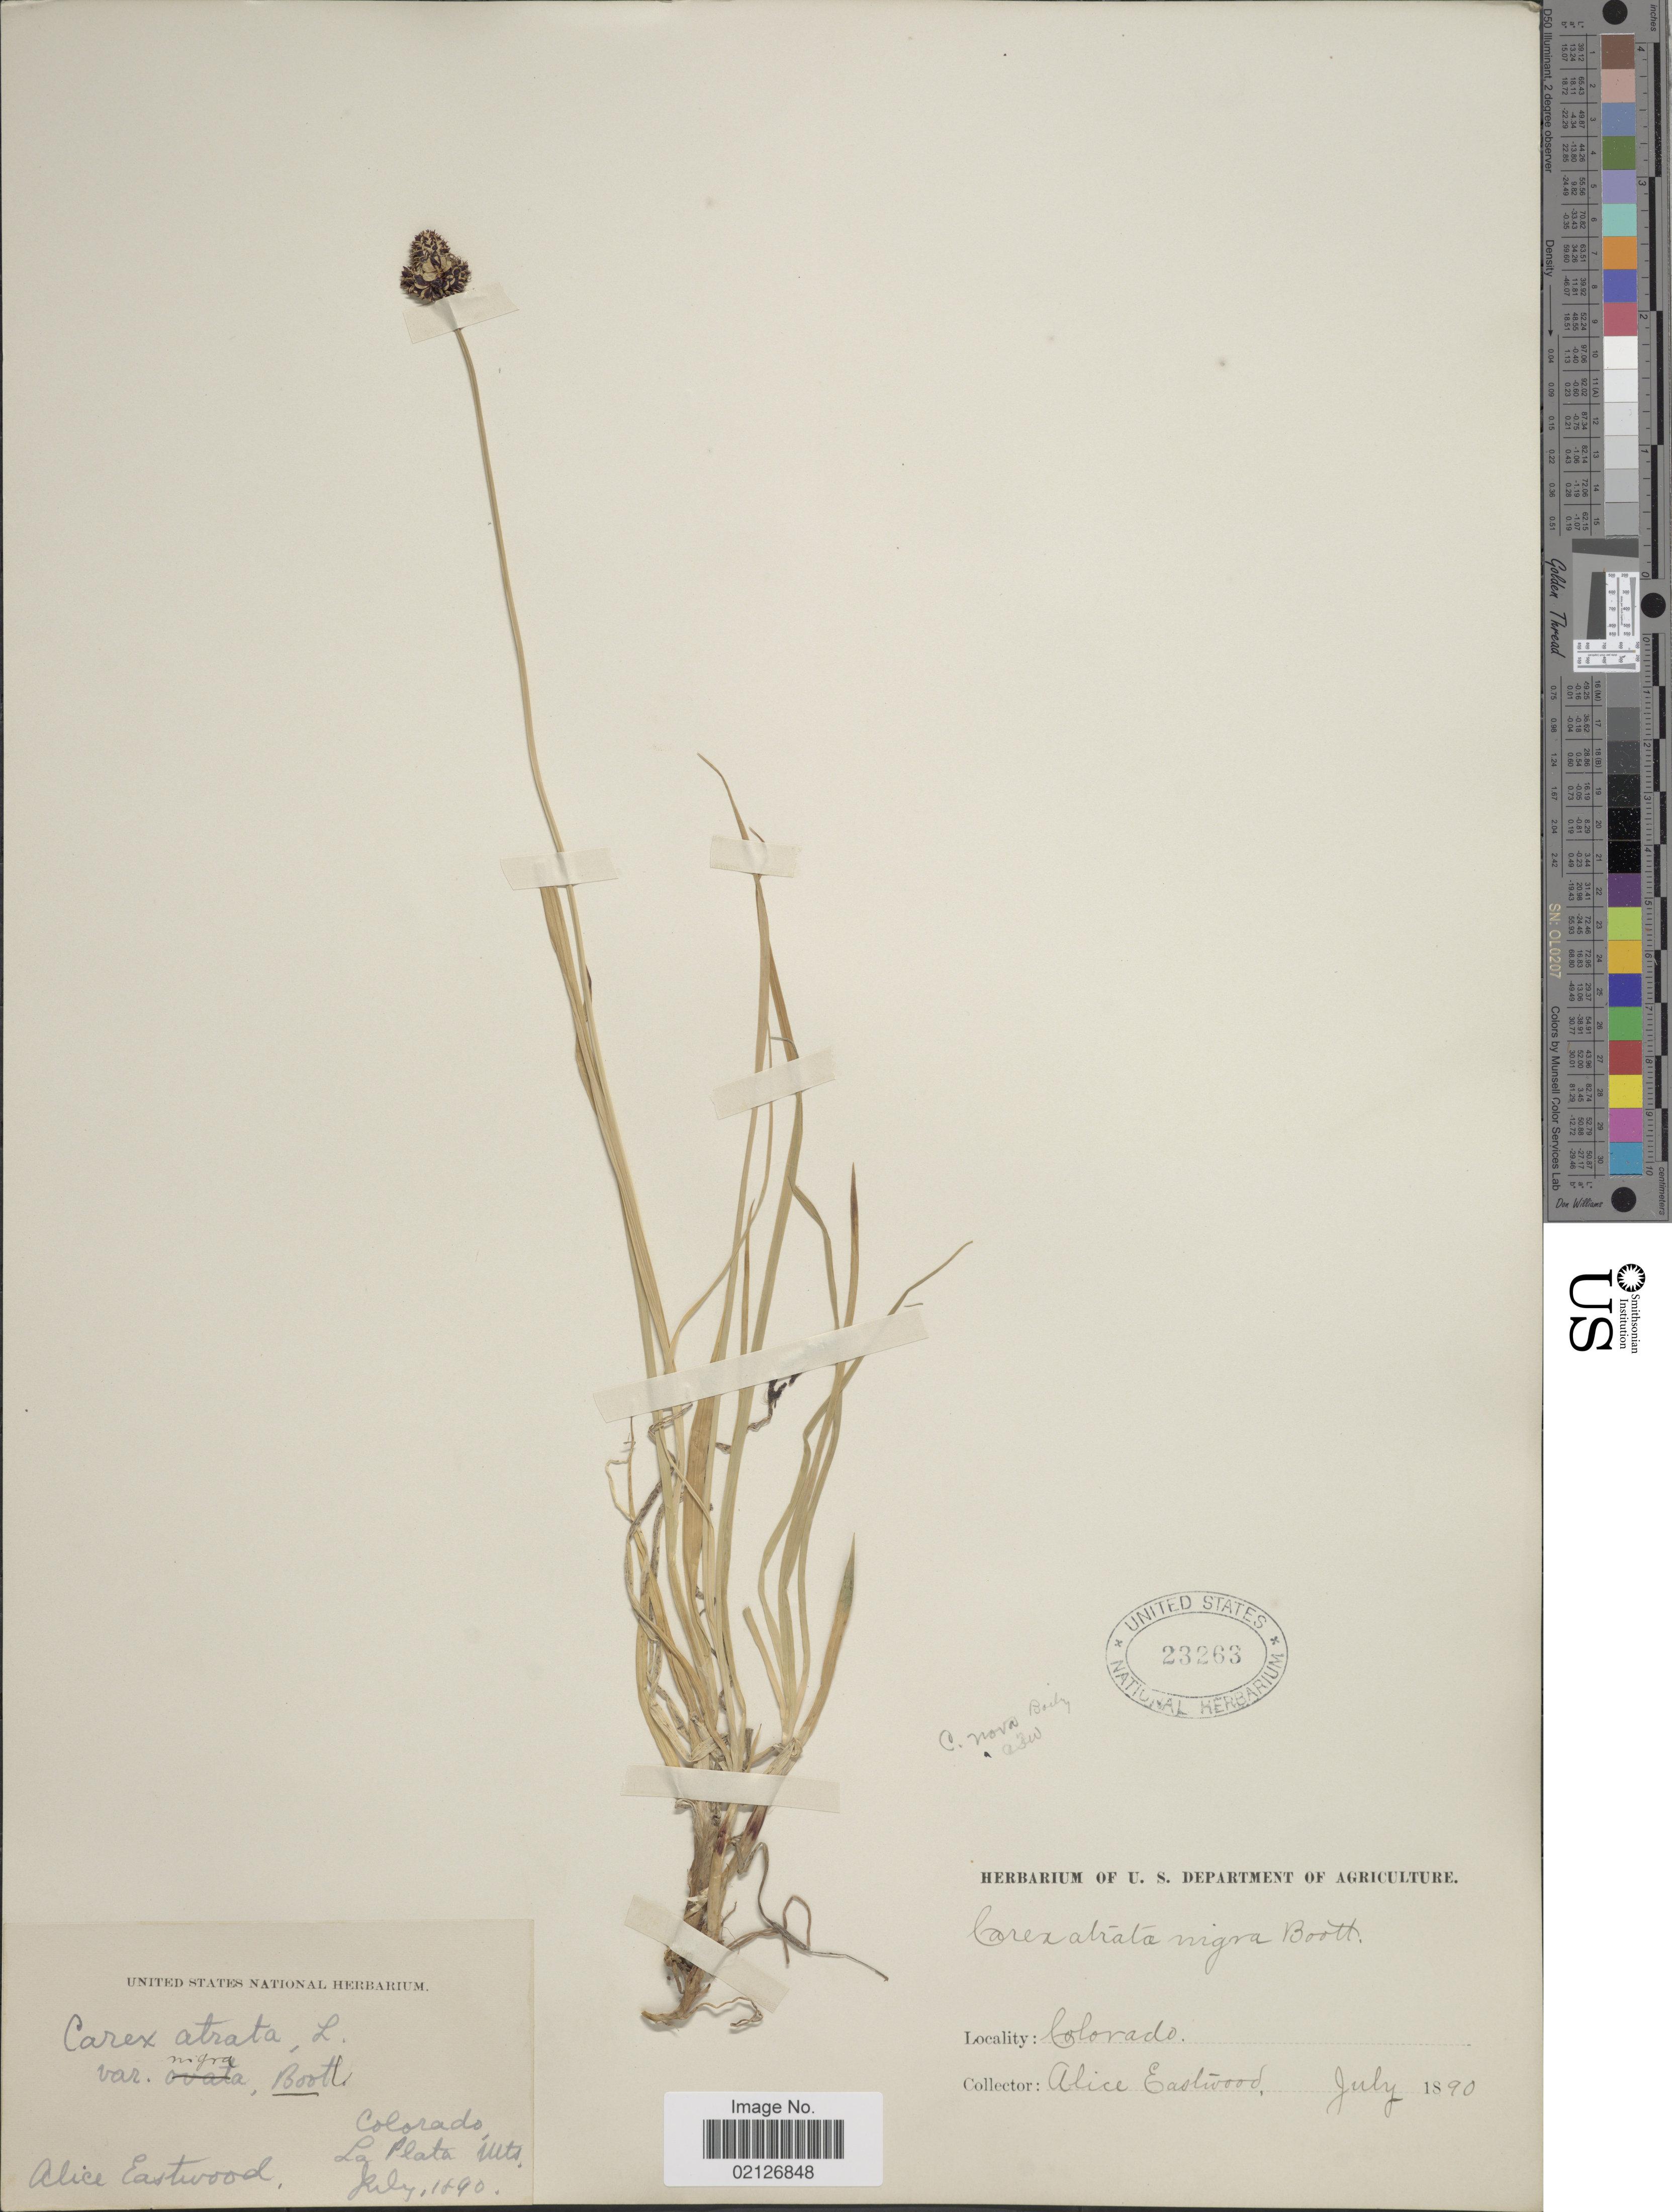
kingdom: Plantae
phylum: Tracheophyta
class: Liliopsida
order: Poales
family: Cyperaceae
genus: Carex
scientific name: Carex nova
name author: L.H. Bailey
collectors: A. Eastwood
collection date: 1890-07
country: United States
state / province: Colorado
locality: La Plata Mts.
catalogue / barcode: US 23263